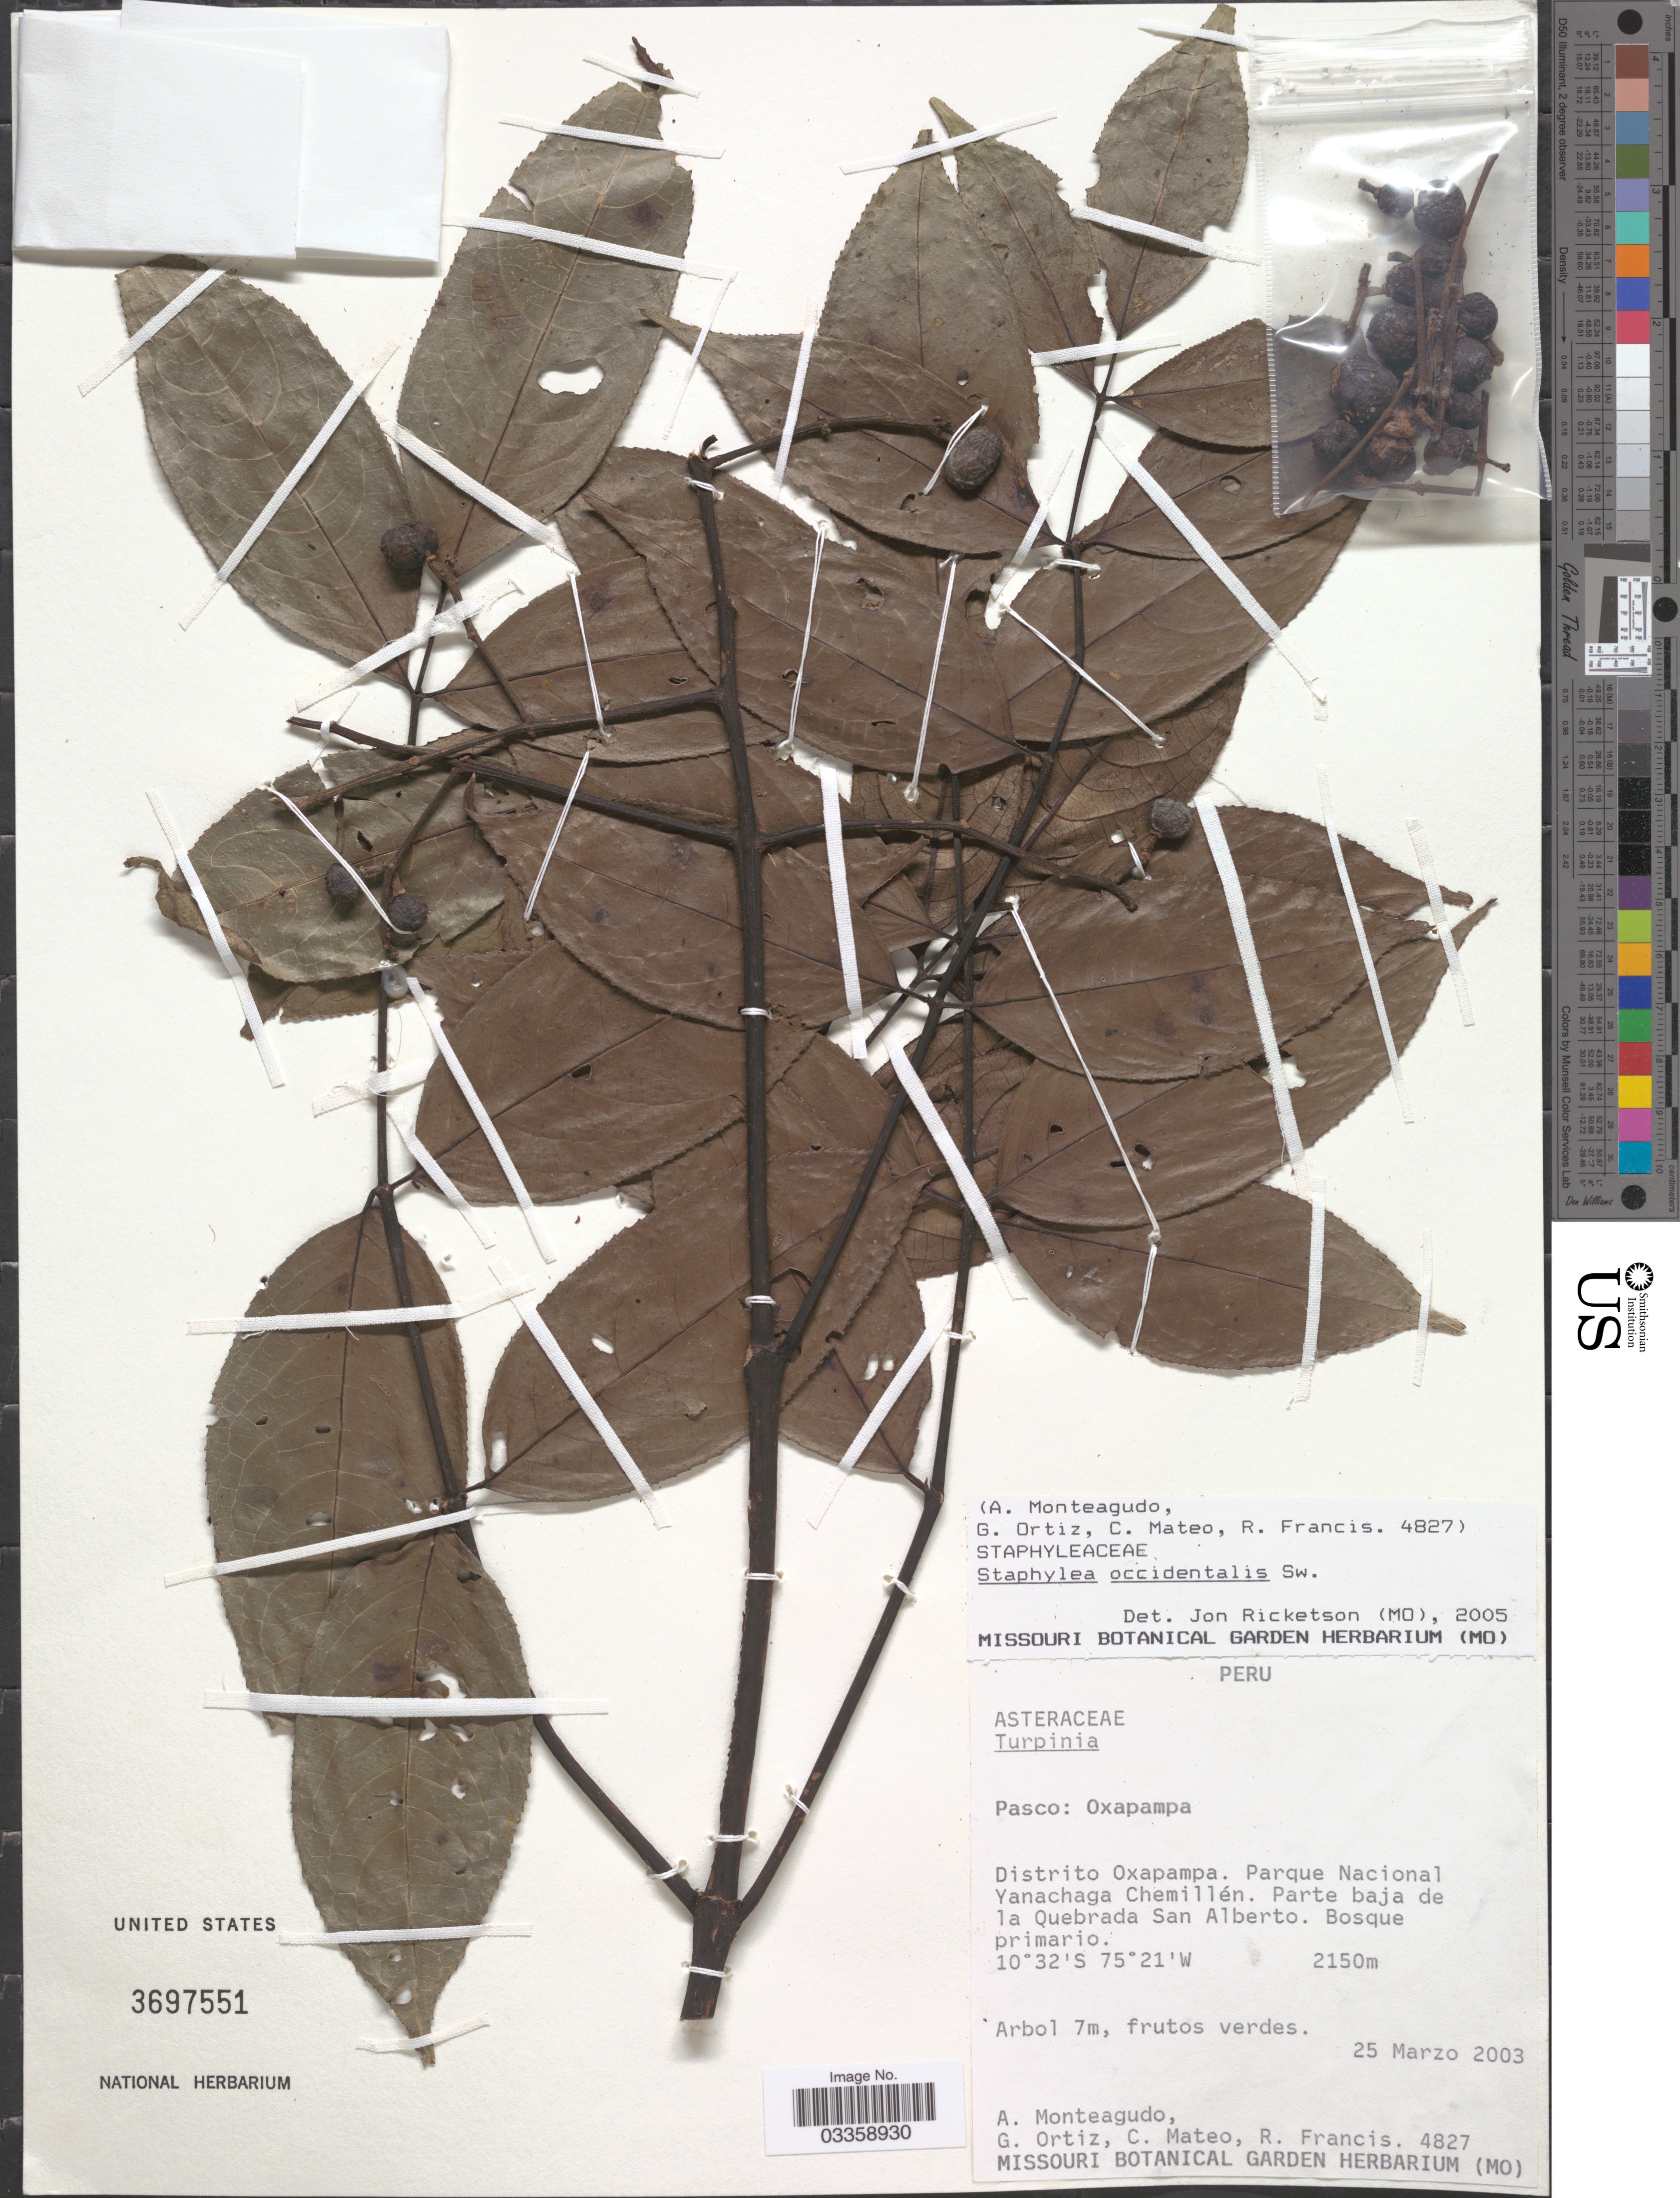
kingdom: Plantae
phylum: Tracheophyta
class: Magnoliopsida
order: Crossosomatales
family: Staphyleaceae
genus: Staphylea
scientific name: Staphylea occidentalis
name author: Sw.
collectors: A. Monteagudo, G. Ortiz, C. Mateo & R. Francis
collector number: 4827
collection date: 2003-03-25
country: Peru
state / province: Pasco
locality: Oxapampa. Distrito Oxapampa. Parque Nacional Yanachaga Chemillén. Parte baja de la Quebrada San Alberto.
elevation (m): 2150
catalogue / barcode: US 3697551